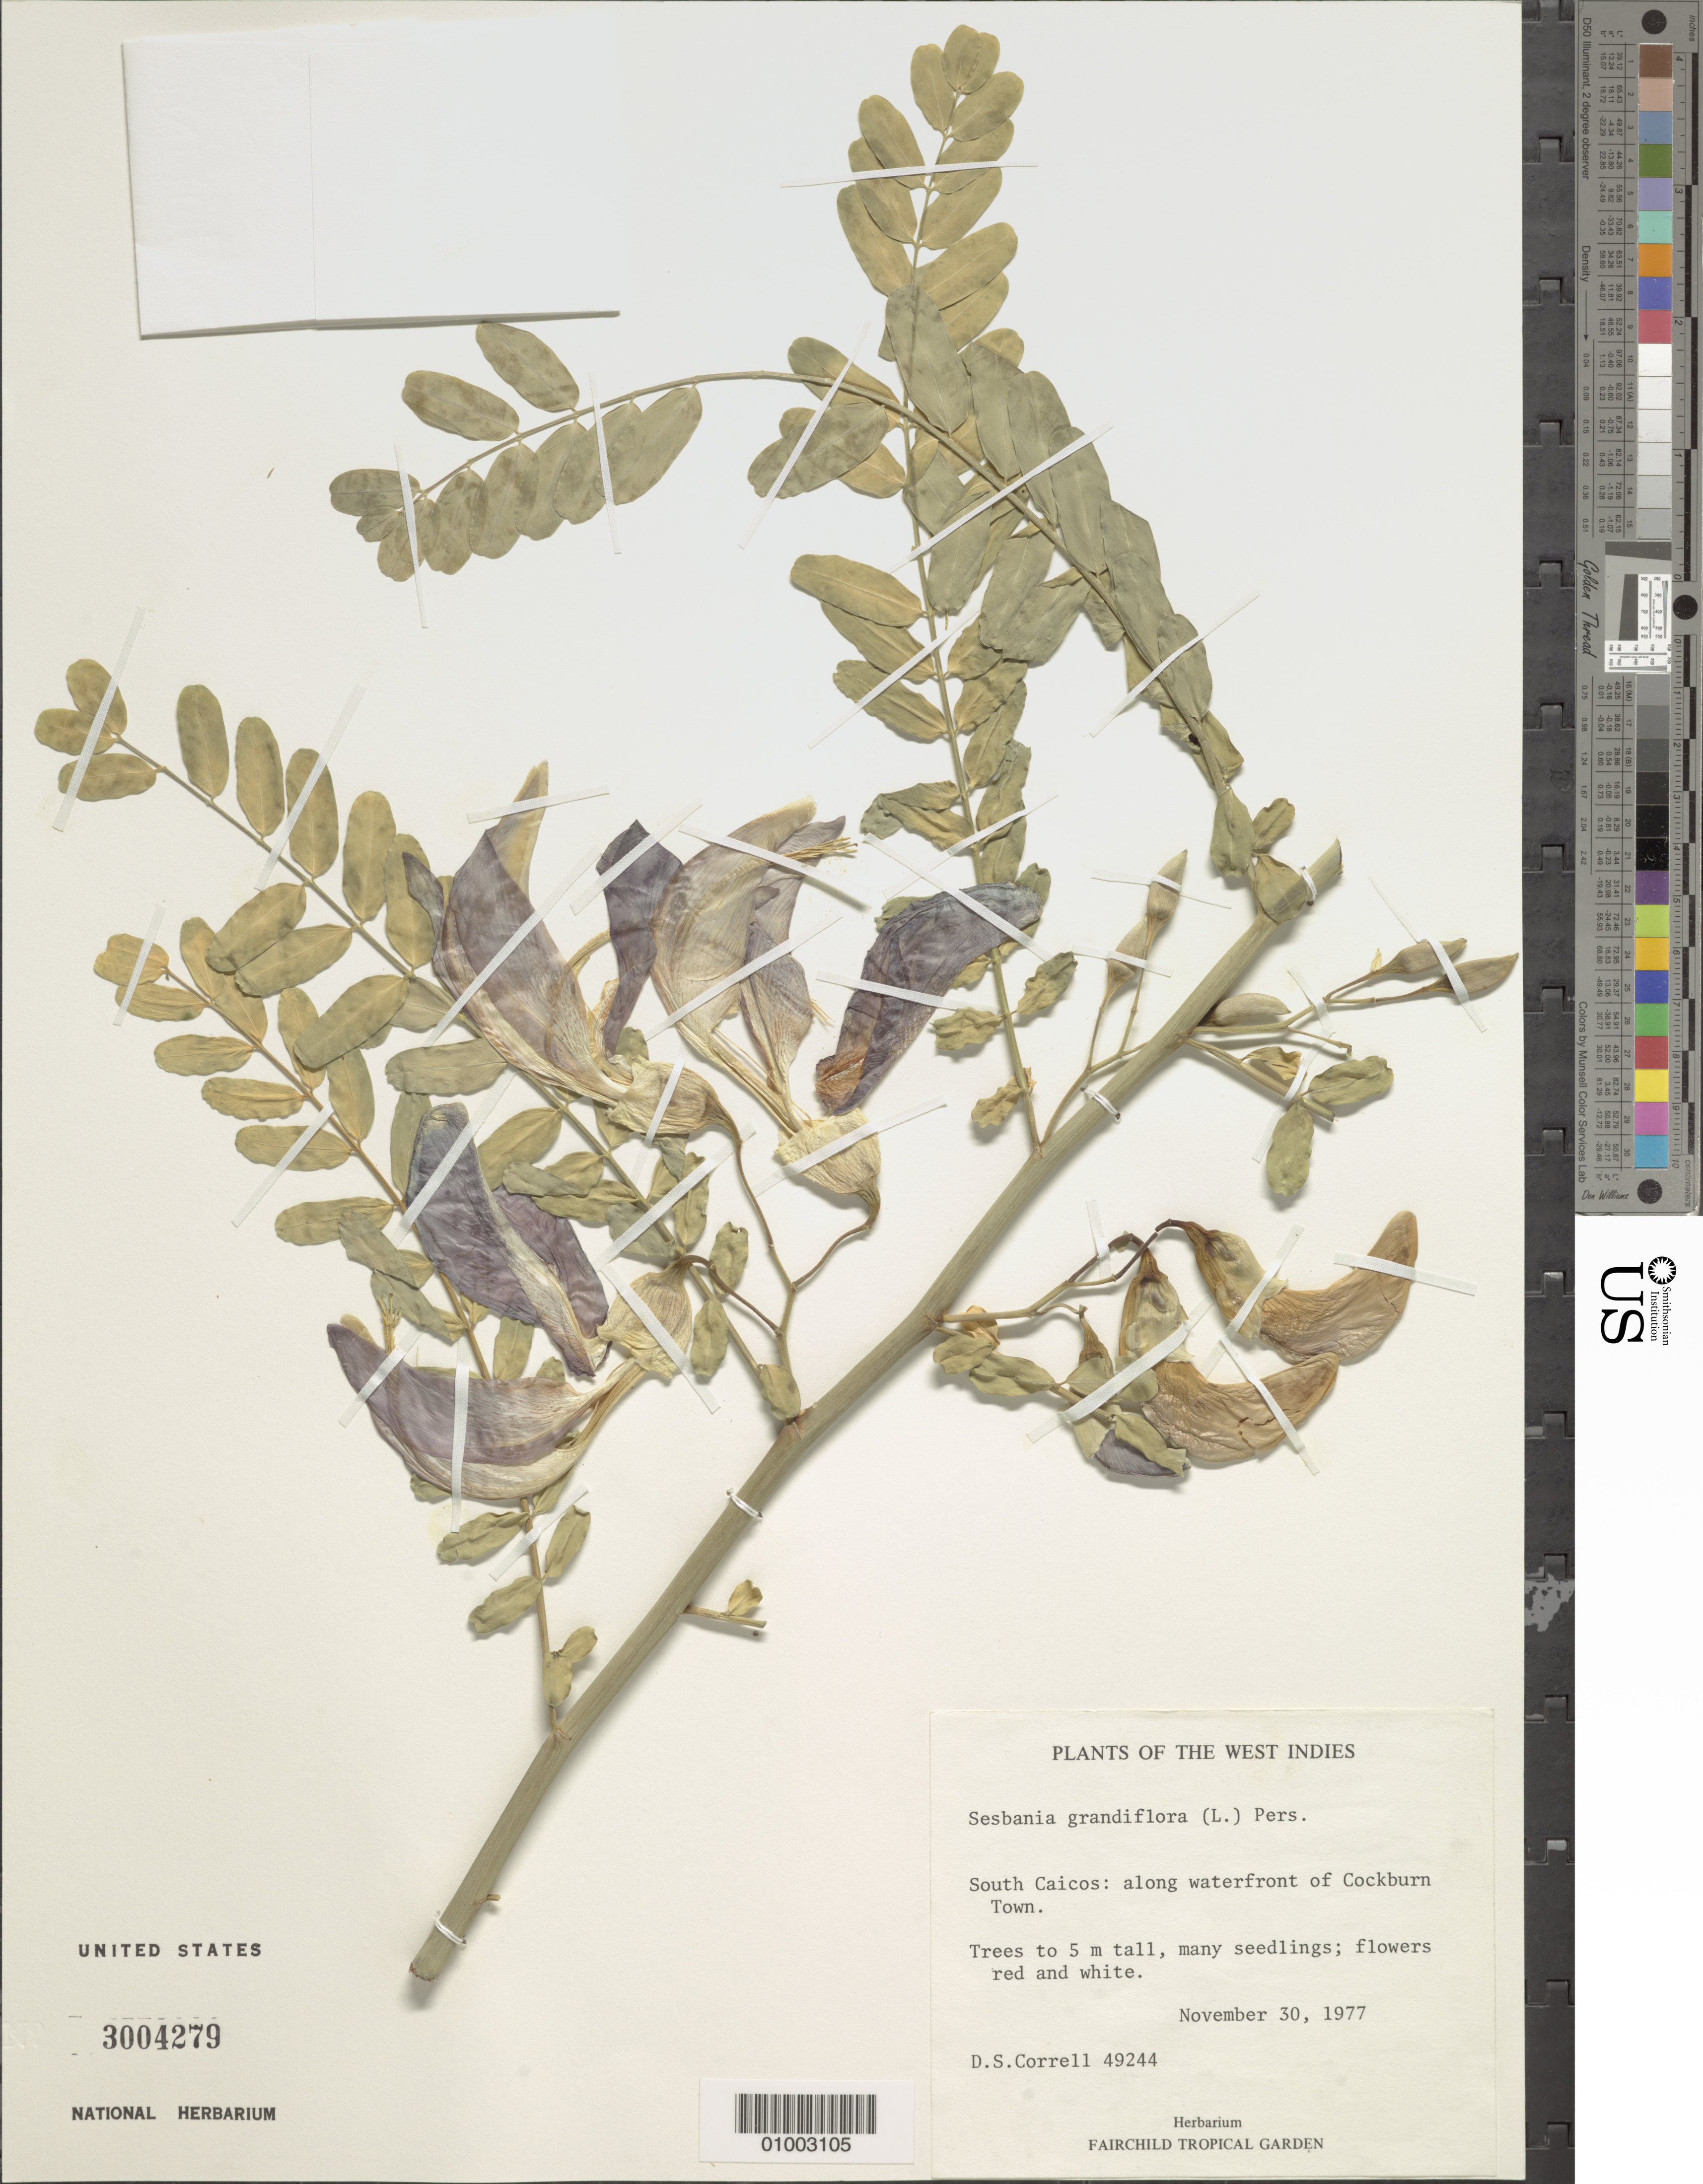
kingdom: Plantae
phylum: Tracheophyta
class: Magnoliopsida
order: Fabales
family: Fabaceae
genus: Sesbania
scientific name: Sesbania grandiflora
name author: (L.) Poir.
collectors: D. S. Correll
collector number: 49244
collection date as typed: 30 Nov 1977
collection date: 1977-11-30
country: Turks and Caicos Islands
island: South Caicos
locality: Along waterfront of Cockburn Town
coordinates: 0 N, 0 E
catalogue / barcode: US 3004279